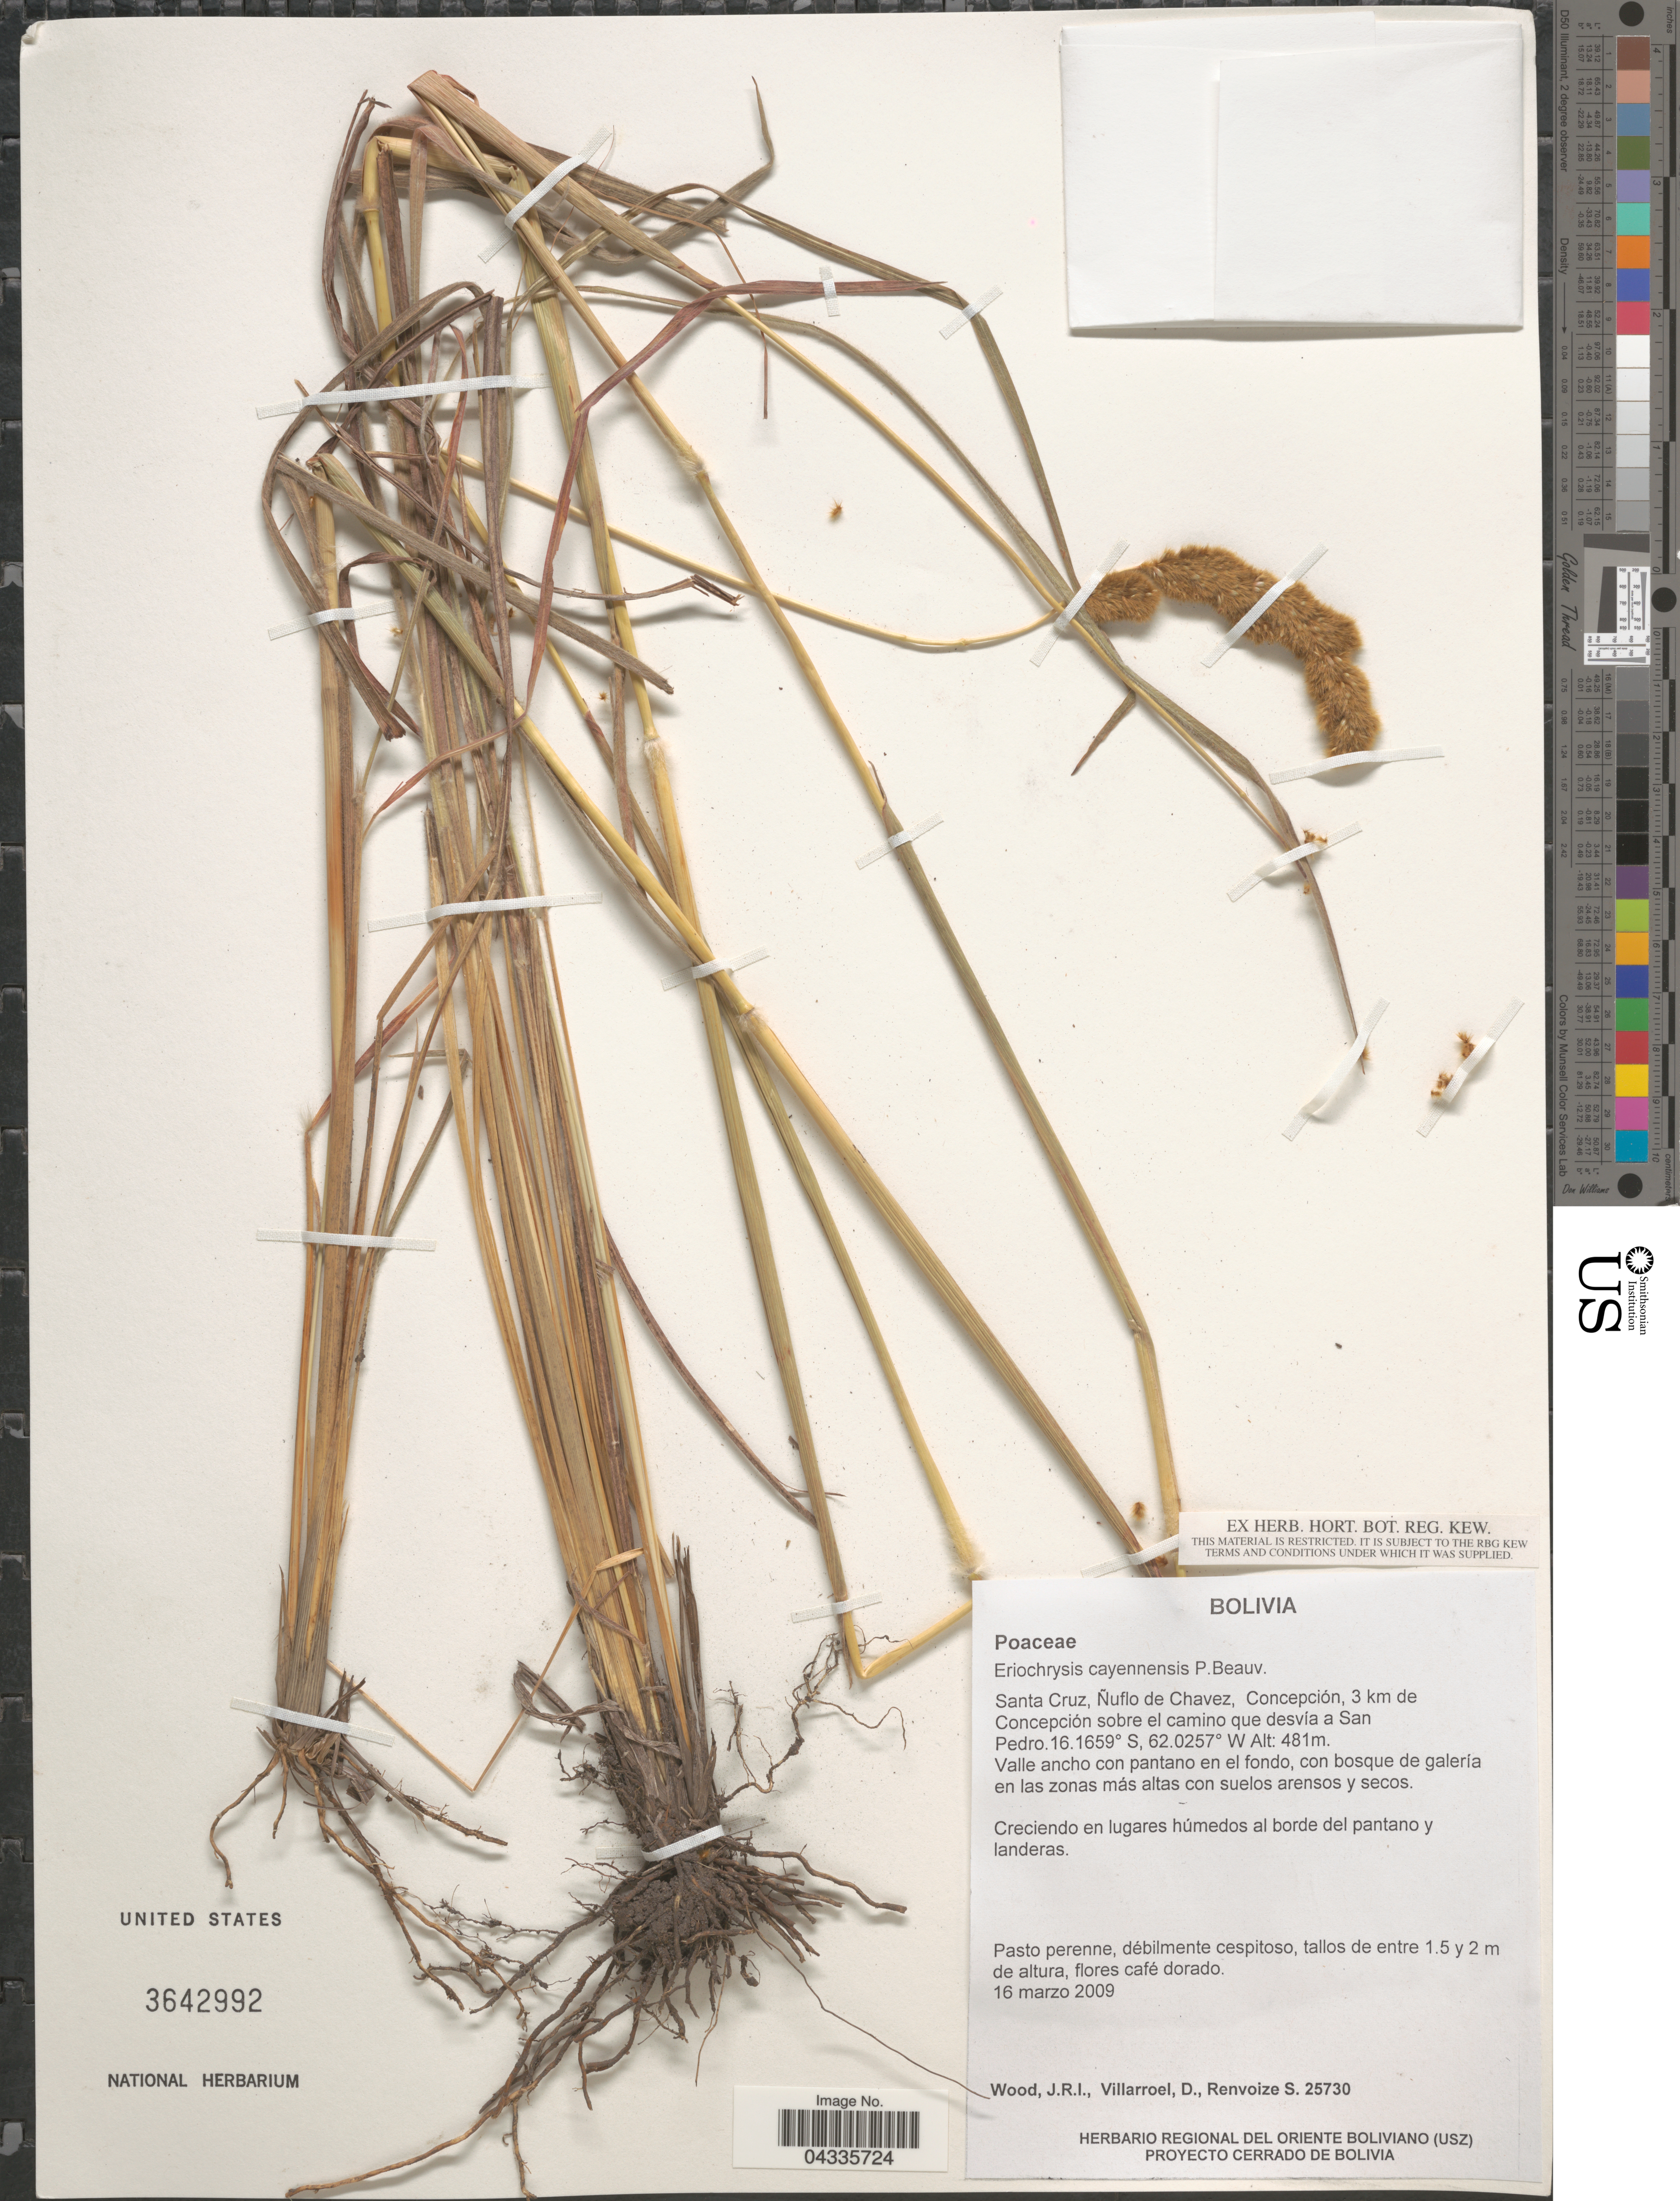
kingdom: Plantae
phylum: Tracheophyta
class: Liliopsida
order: Poales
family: Poaceae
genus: Eriochrysis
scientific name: Eriochrysis cayennensis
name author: P. Beauv.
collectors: J. R. I. Wood, D. Villarroel & S. A. Renvoize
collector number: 25730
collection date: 2009-03-16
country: Bolivia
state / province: Santa Cruz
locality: Ñuflo de Chavez, Concepción, 3 km de Concepción sobre el camino que desvia a San Pedro.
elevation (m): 481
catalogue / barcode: US 3642992